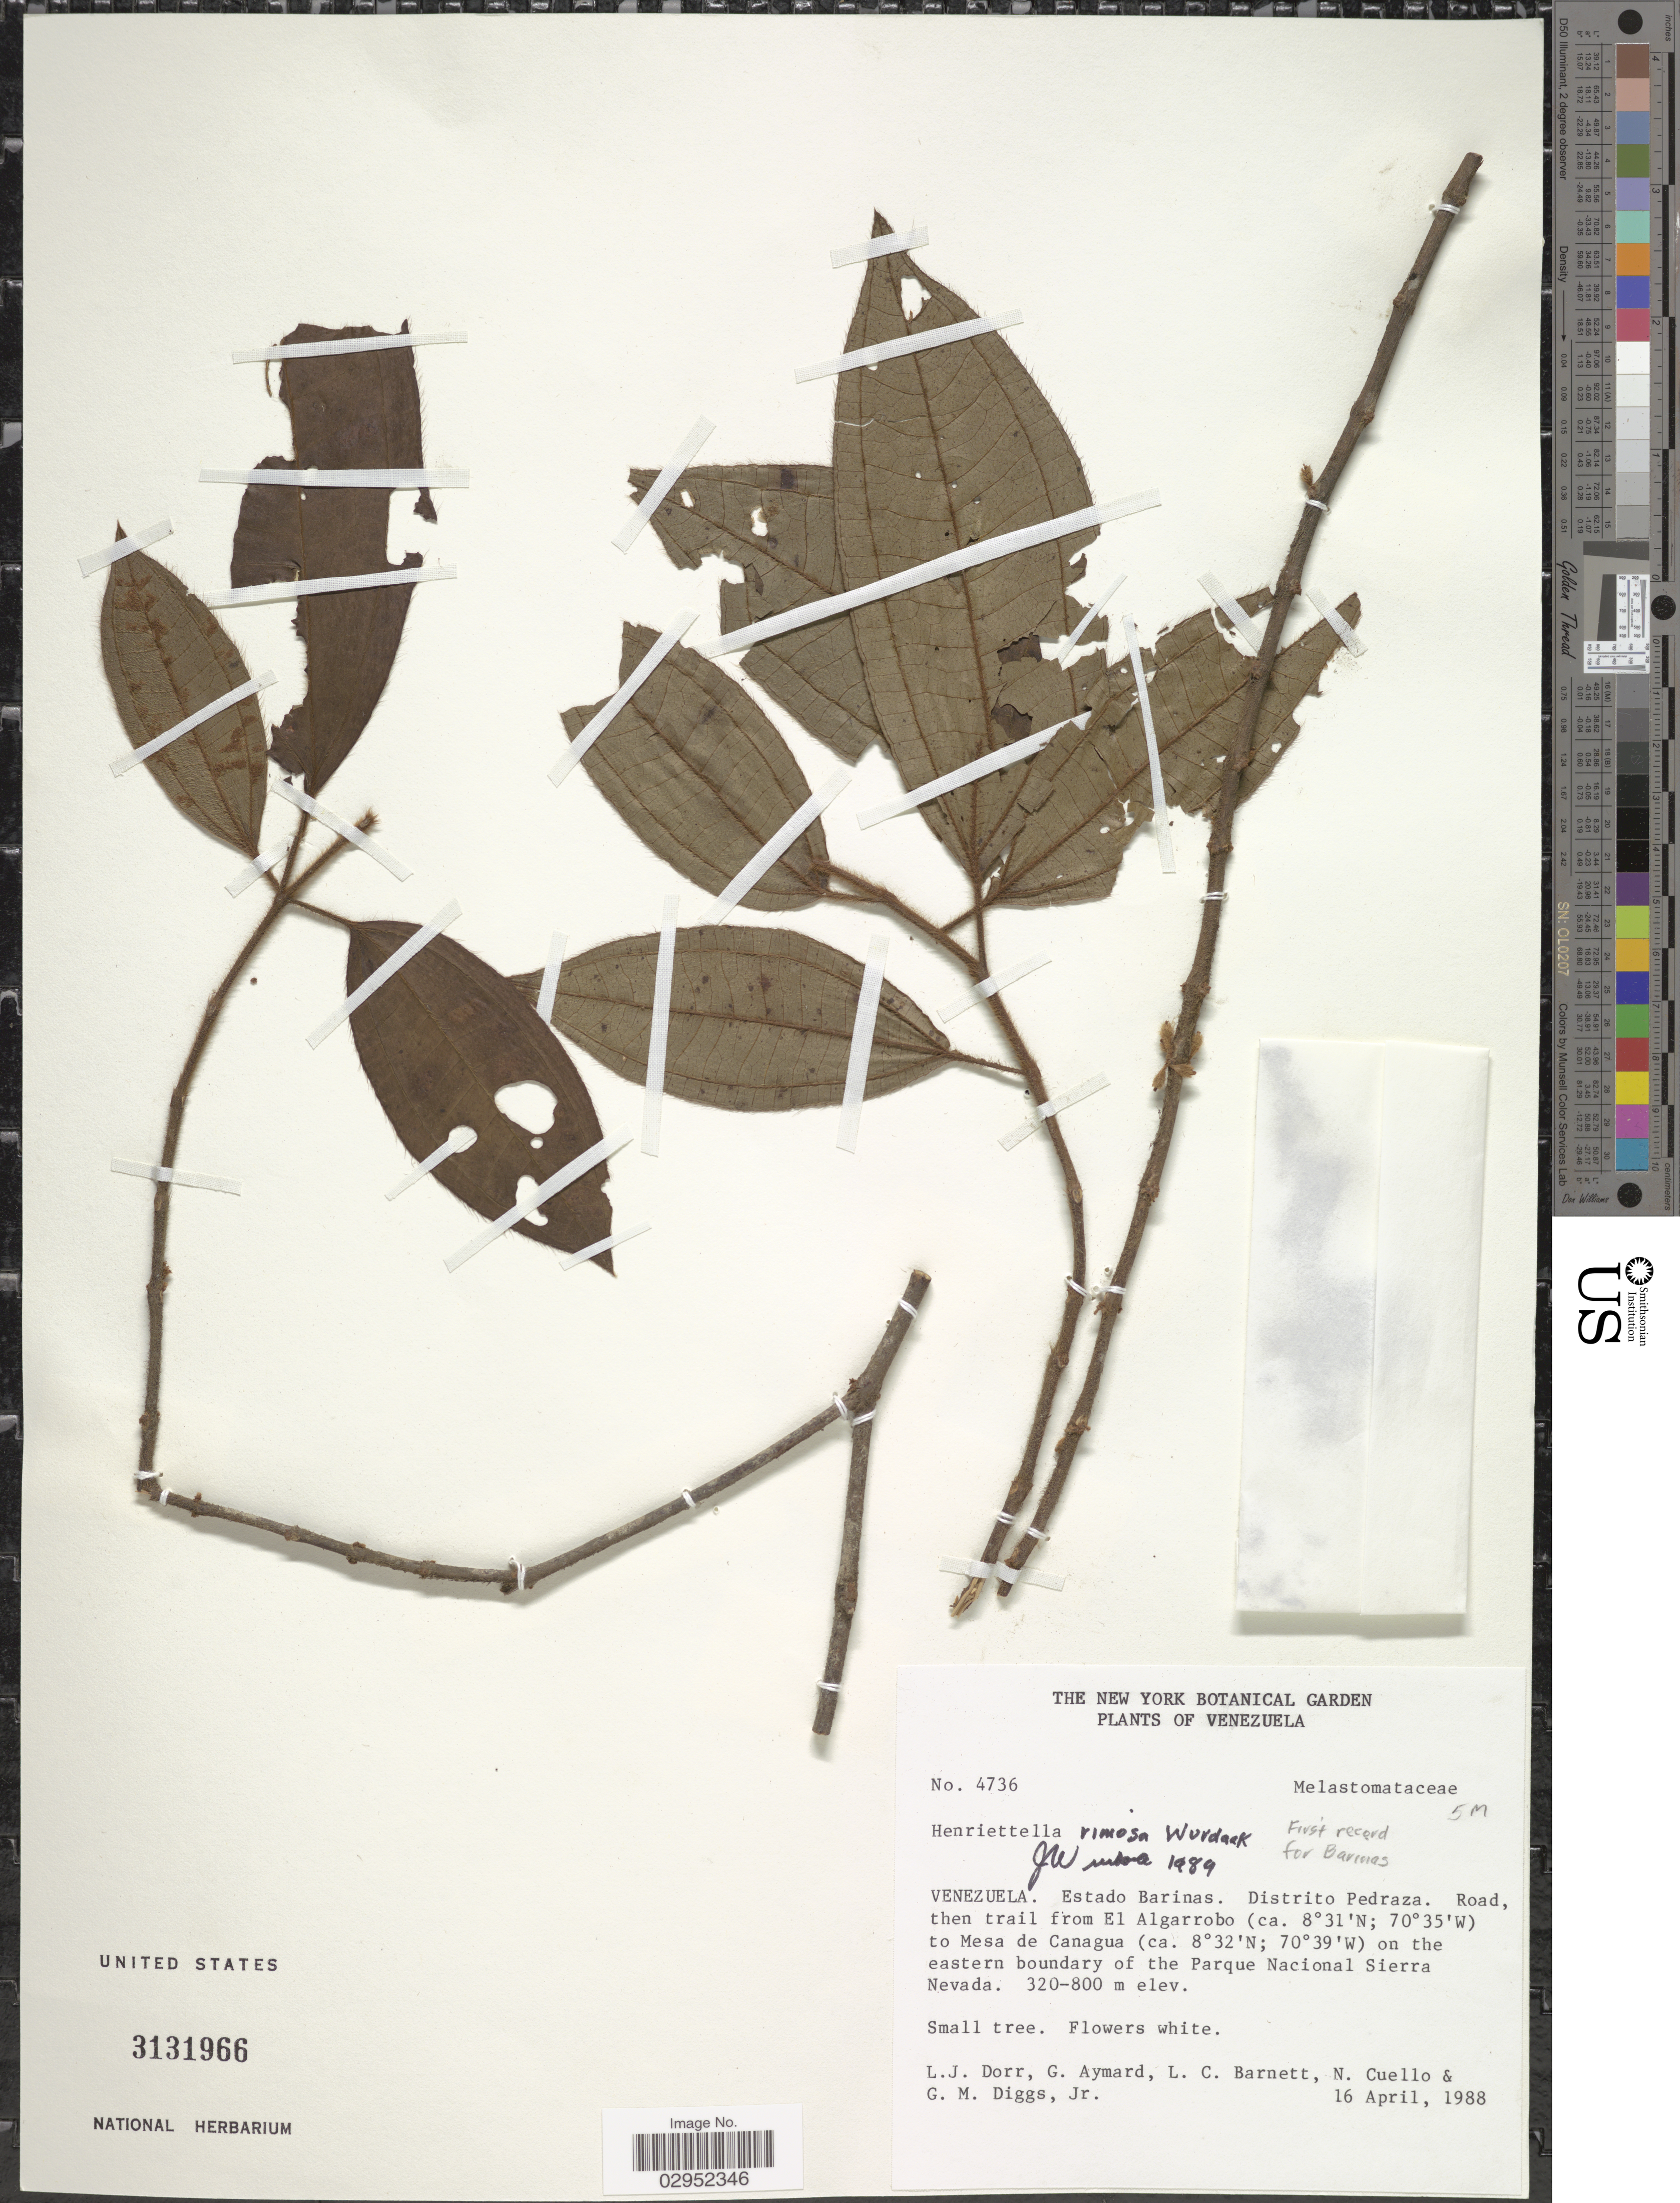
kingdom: Plantae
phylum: Tracheophyta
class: Magnoliopsida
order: Myrtales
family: Melastomataceae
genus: Henriettea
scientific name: Henriettea rimosa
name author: (Wurdack) Penneys et al.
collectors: L. J. Dorr, G. A. Aymard, L. C. Barnett, N. L. Cuello & G. Diggs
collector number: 4736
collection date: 1988-04-16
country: Venezuela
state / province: Barinas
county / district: Pedraza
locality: Road, then trail from El Algarrobo to Mesa de Canagua on the eastern boundary of the Parque Nacional Sierra Nevada.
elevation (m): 320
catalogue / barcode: US 3131966